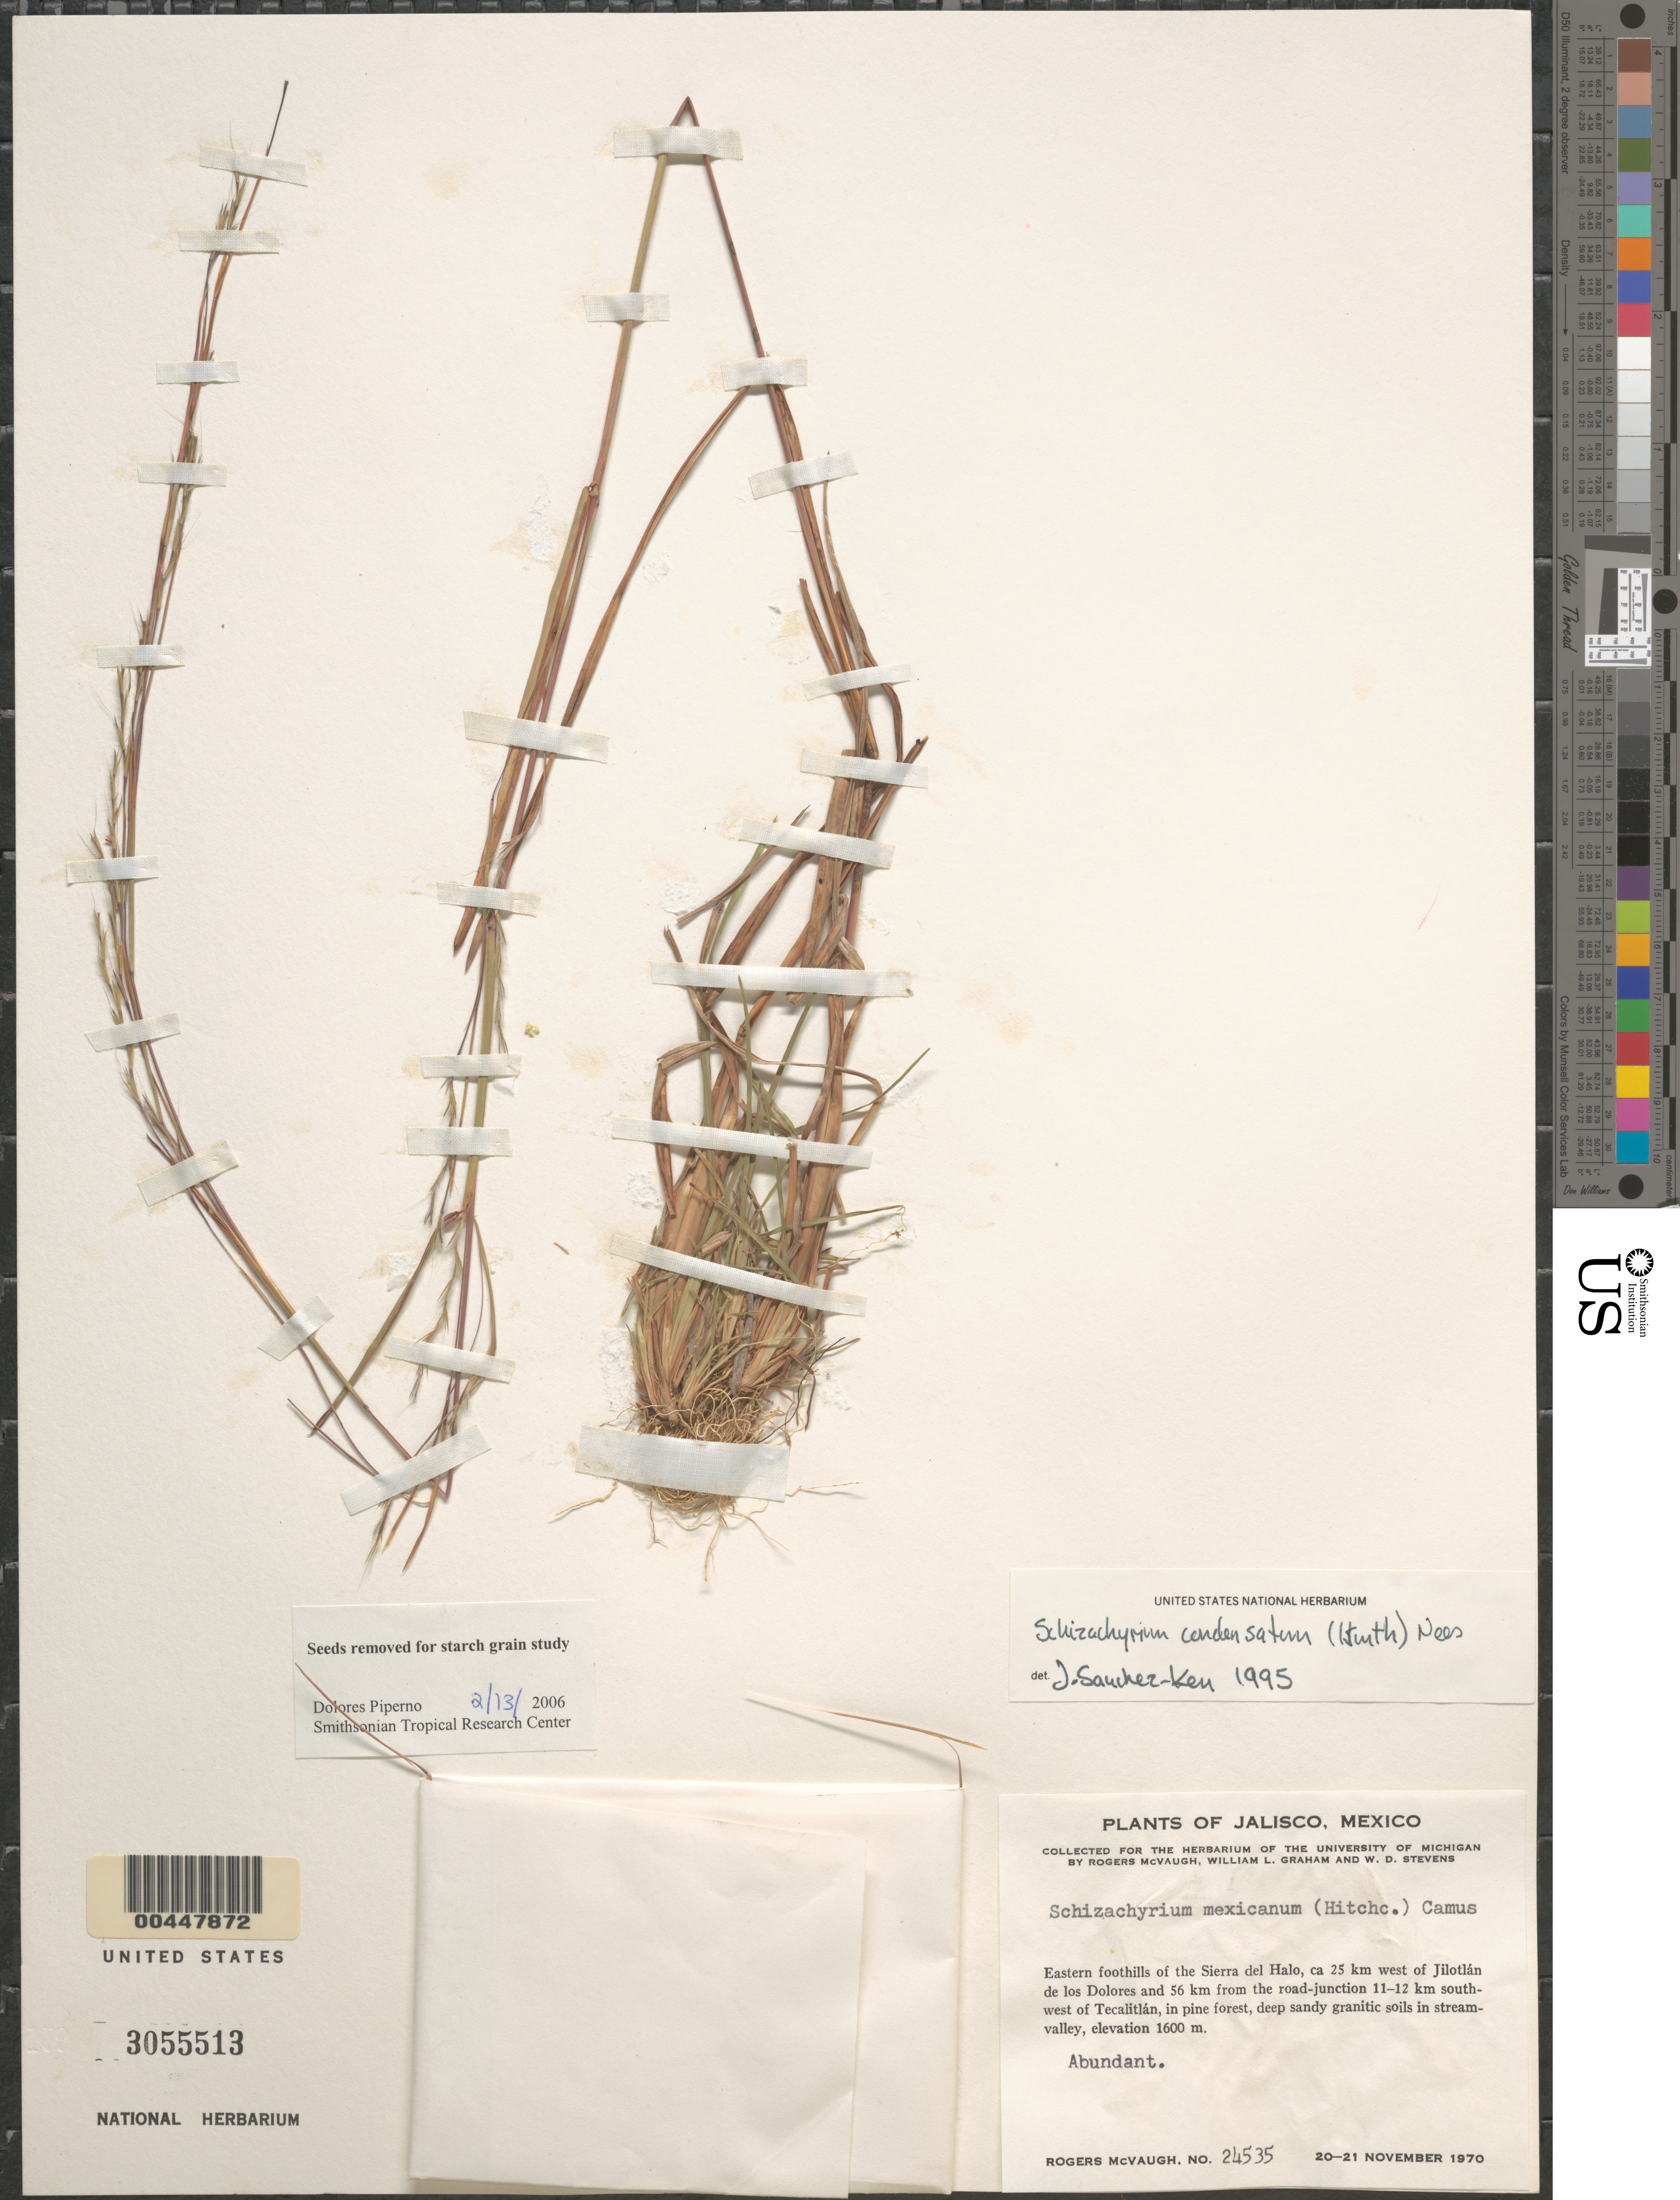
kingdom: Plantae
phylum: Tracheophyta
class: Liliopsida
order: Poales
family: Poaceae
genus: Schizachyrium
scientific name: Schizachyrium condensatum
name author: (Kunth) Nees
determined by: Sánchez-Ken, J. G.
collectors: R. McVaugh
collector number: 24535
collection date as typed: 20 Nov 1970 to 21 Nov 1970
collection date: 1970-11-20/1970-11-21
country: Mexico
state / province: Jalisco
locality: Eastern foothills of the Sierra del Halo, ca 25 km W of Jilotlán de los Dolores and 56 km from the road - junction 11-12 km SW of Tecali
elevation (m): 1600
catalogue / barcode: US 3055513